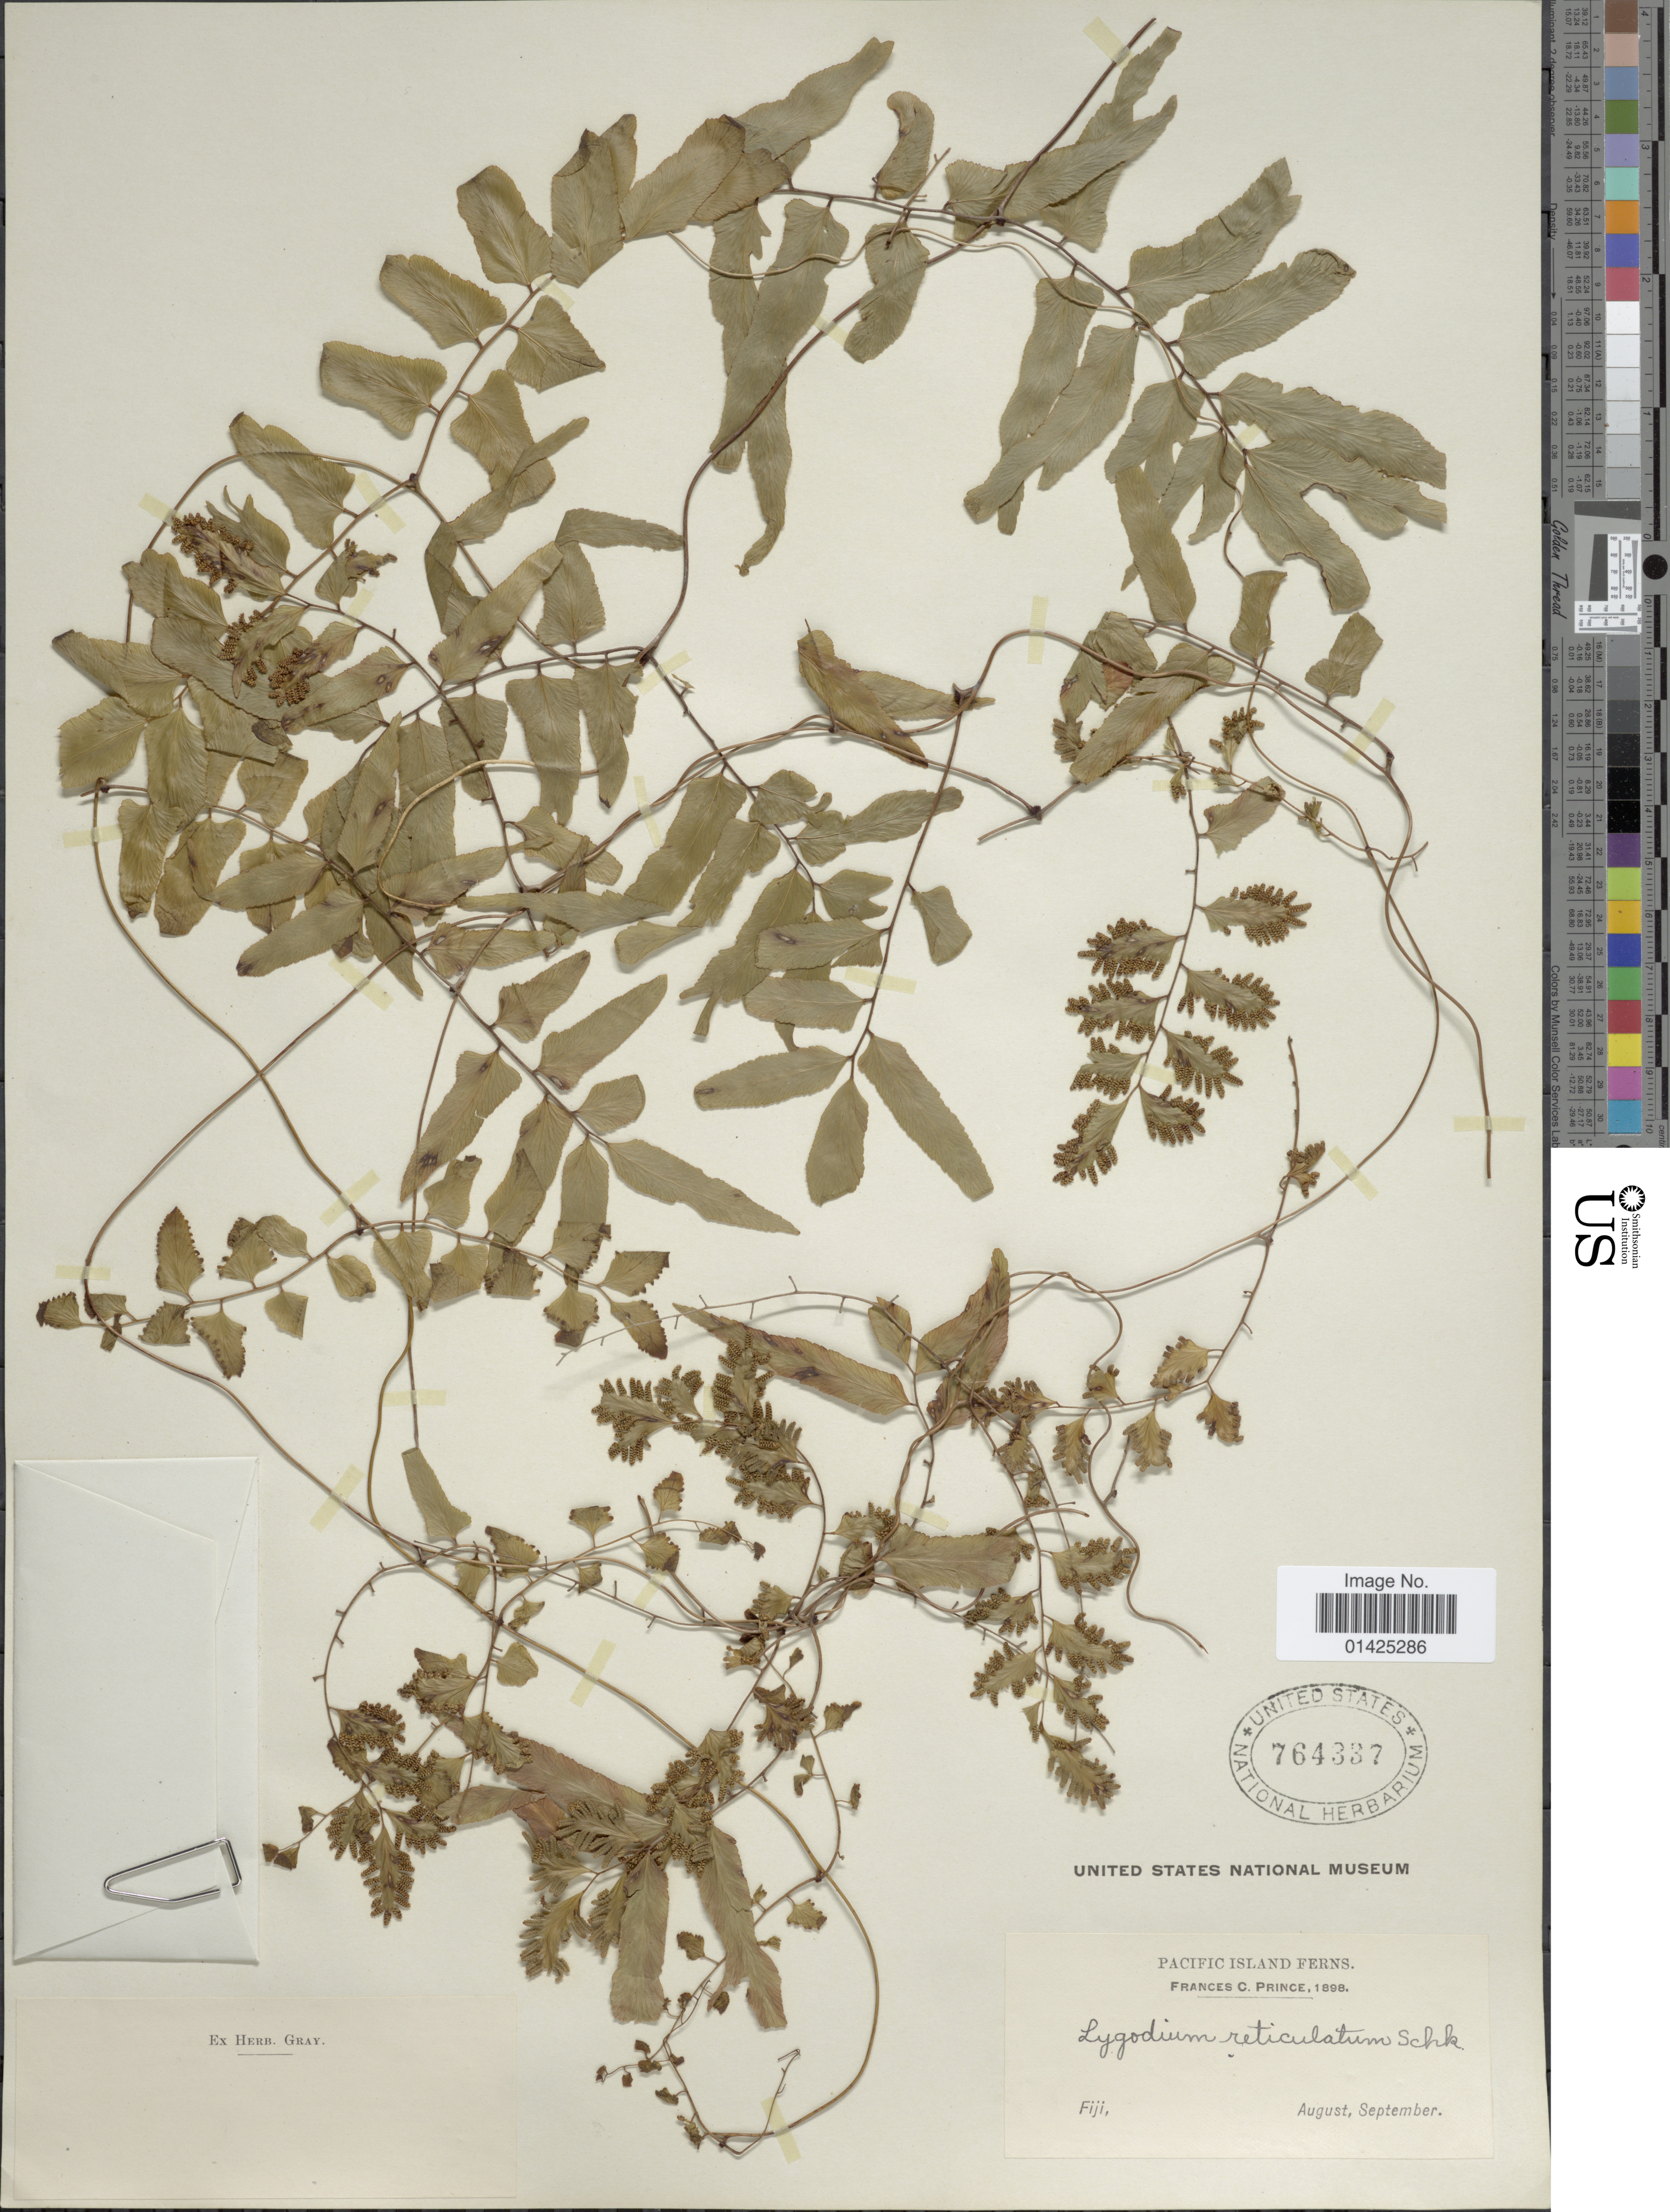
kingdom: Plantae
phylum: Tracheophyta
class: Polypodiopsida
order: Schizaeales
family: Lygodiaceae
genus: Lygodium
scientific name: Lygodium reticulatum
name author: Schkuhr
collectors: F. Prince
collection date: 1898-08/1898-09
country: Fiji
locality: Pacific Islands Ferns.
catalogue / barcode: US 764337